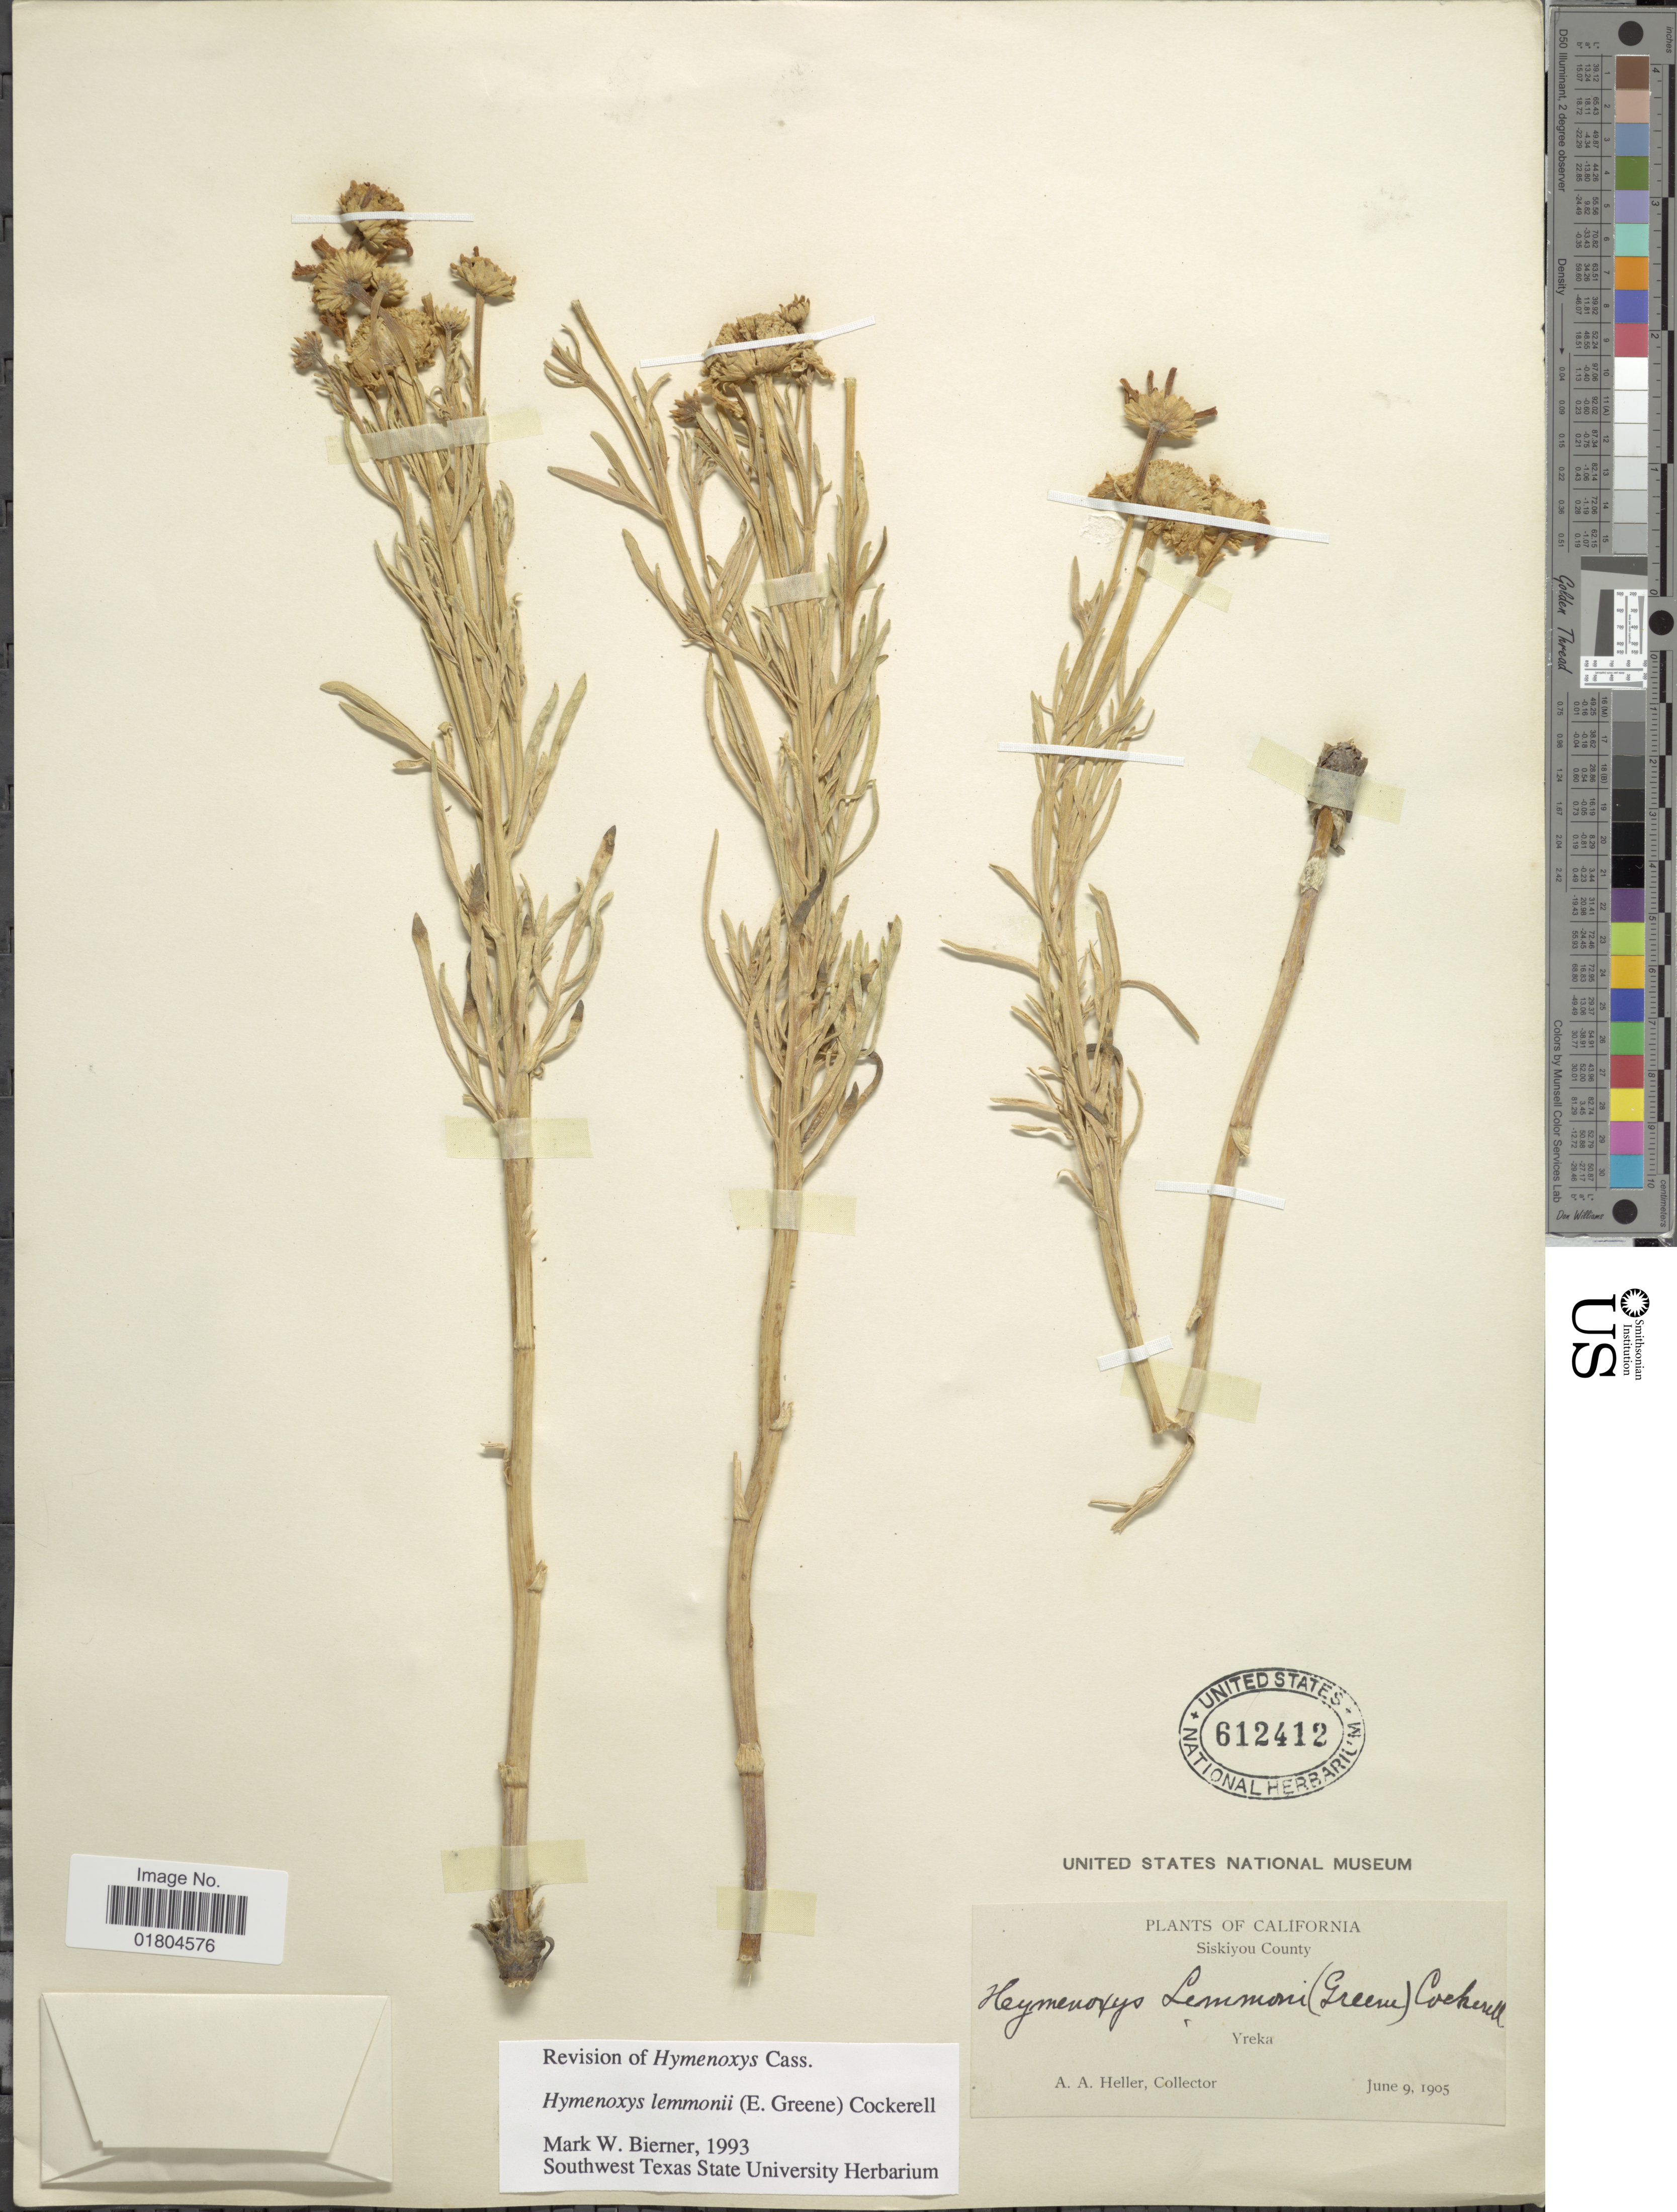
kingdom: Plantae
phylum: Tracheophyta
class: Magnoliopsida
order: Asterales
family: Asteraceae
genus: Hymenoxys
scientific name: Hymenoxys lemmonii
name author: (Greene) Cockerell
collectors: A. A. Heller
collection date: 1905-06-09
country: United States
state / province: California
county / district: Siskiyou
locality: Siskiyou County. Yreka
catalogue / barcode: US 612412